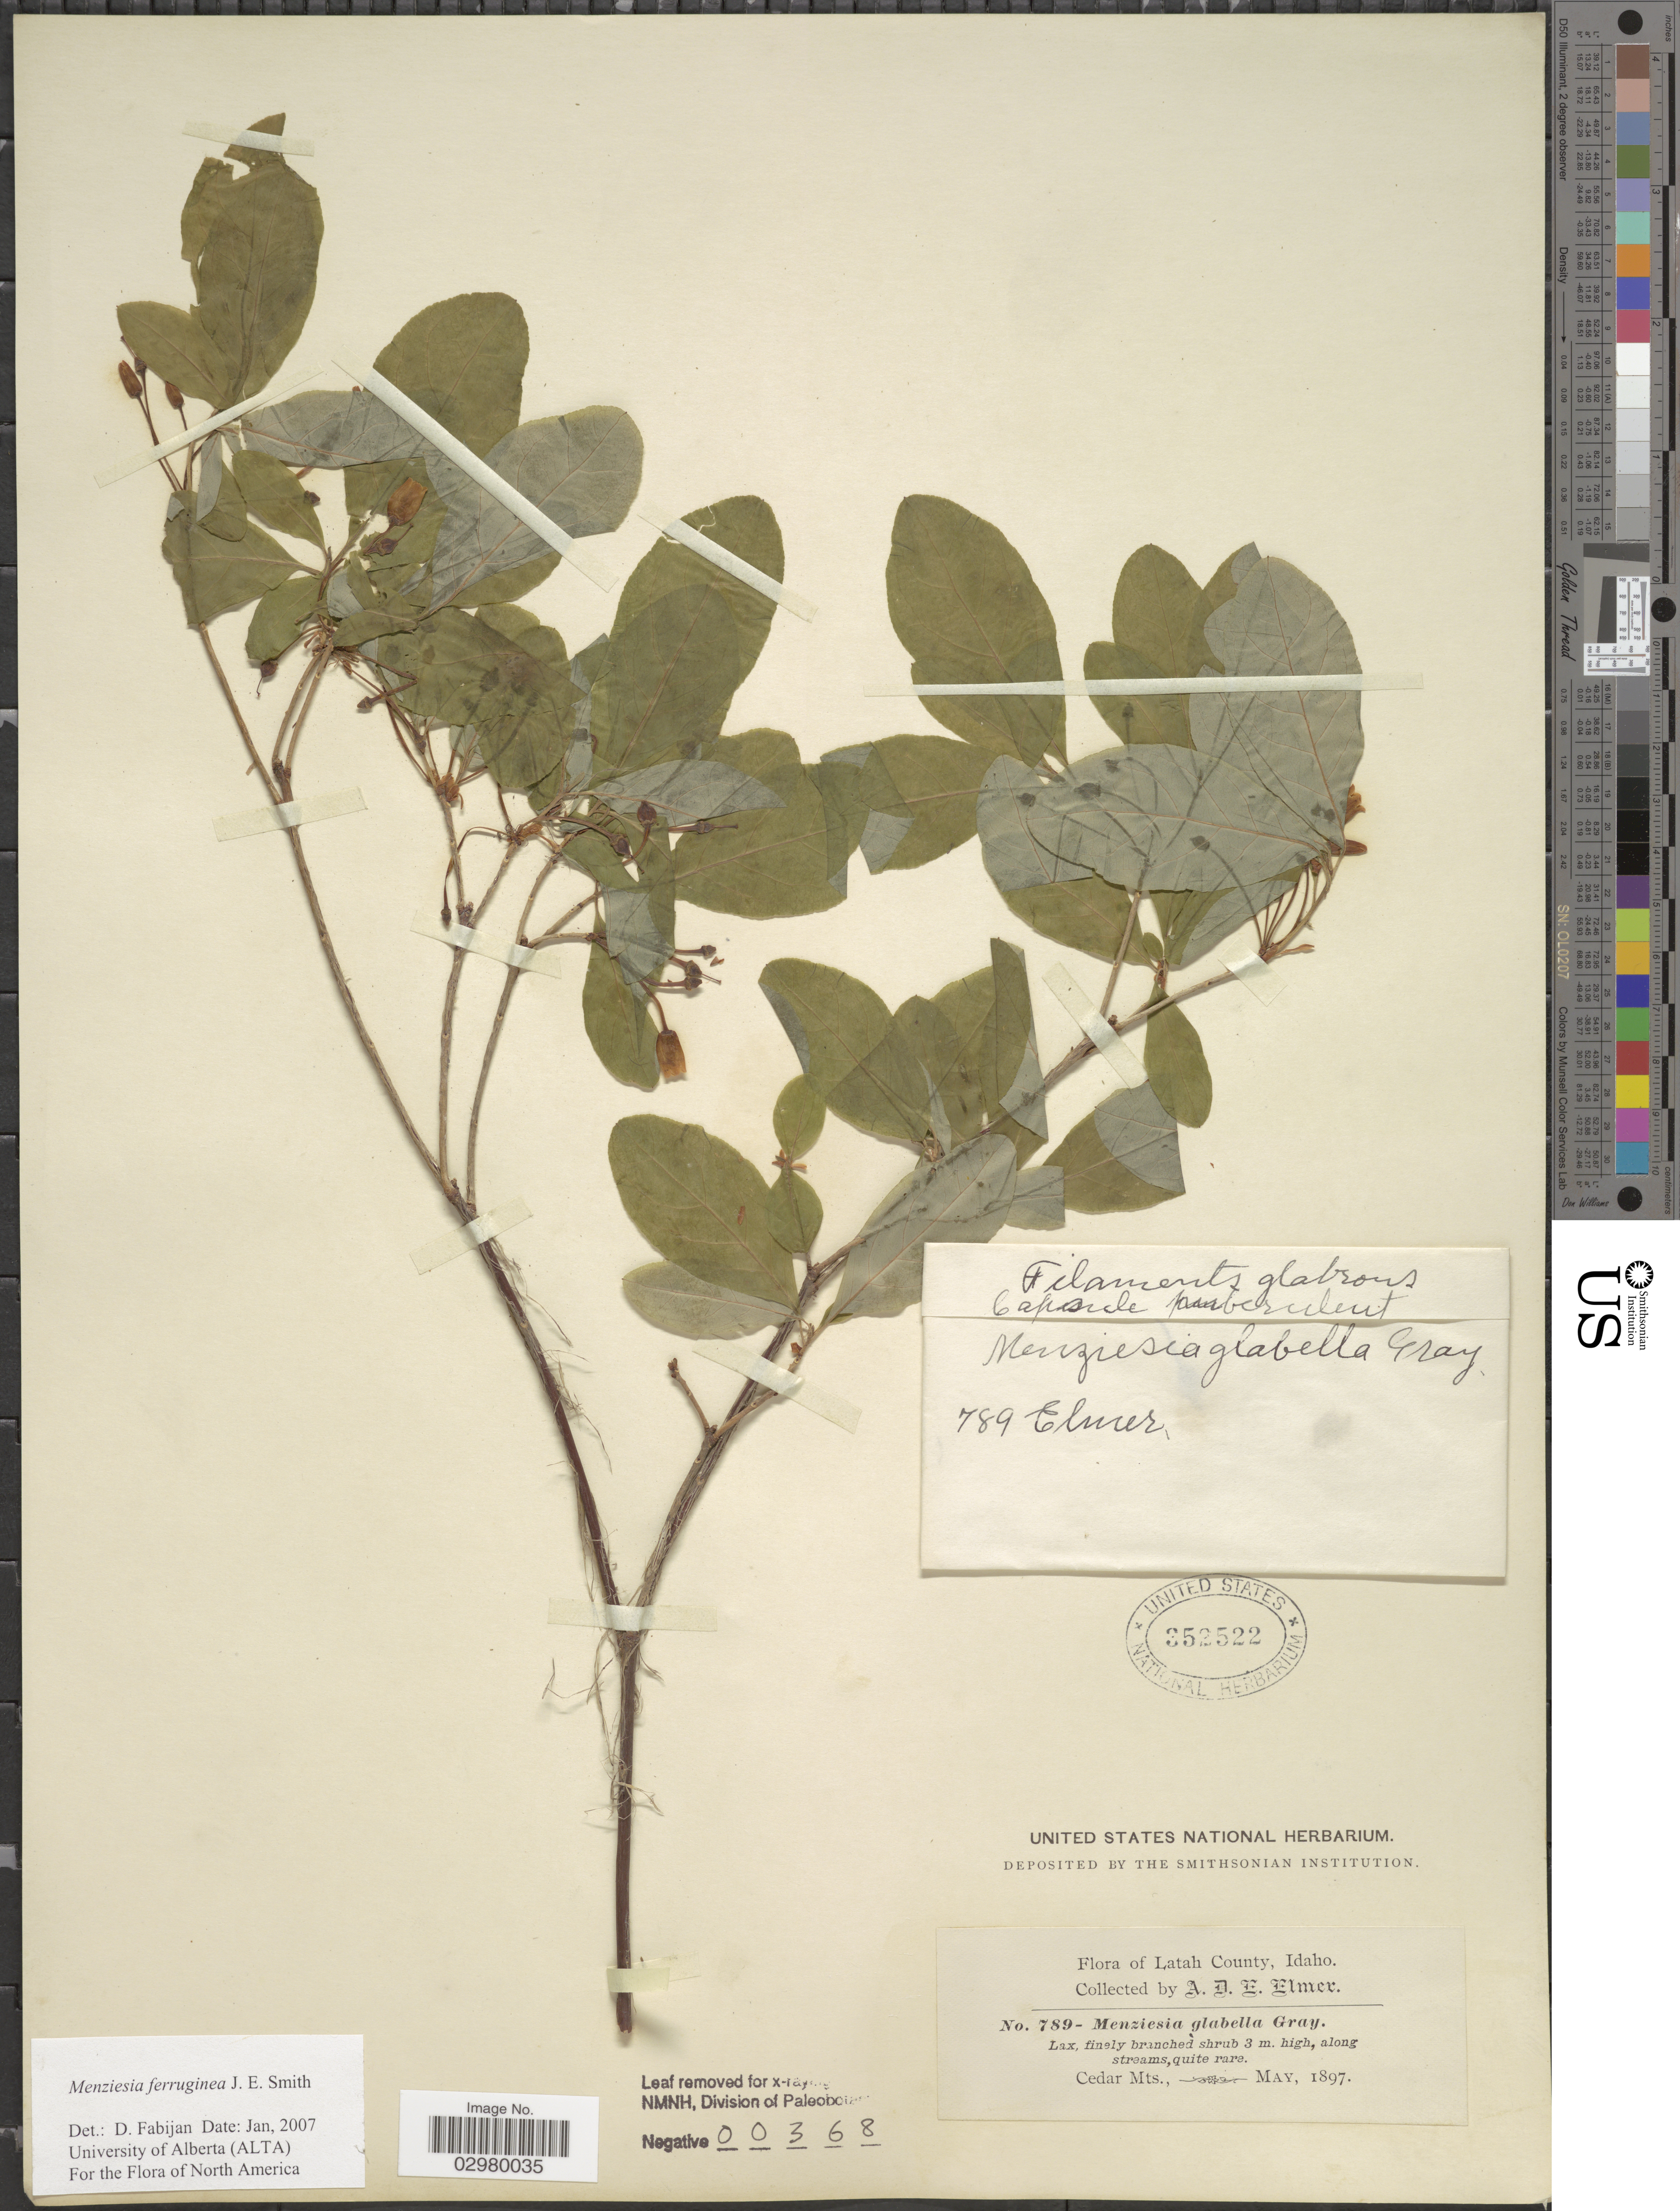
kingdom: Plantae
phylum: Tracheophyta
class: Magnoliopsida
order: Ericales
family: Ericaceae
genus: Menziesia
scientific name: Menziesia ferruginea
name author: Sm.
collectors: A. D. E. Elmer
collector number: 789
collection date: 1897-05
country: United States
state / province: Idaho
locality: Latah County, along streams, Cedar Mts.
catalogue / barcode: US 352522